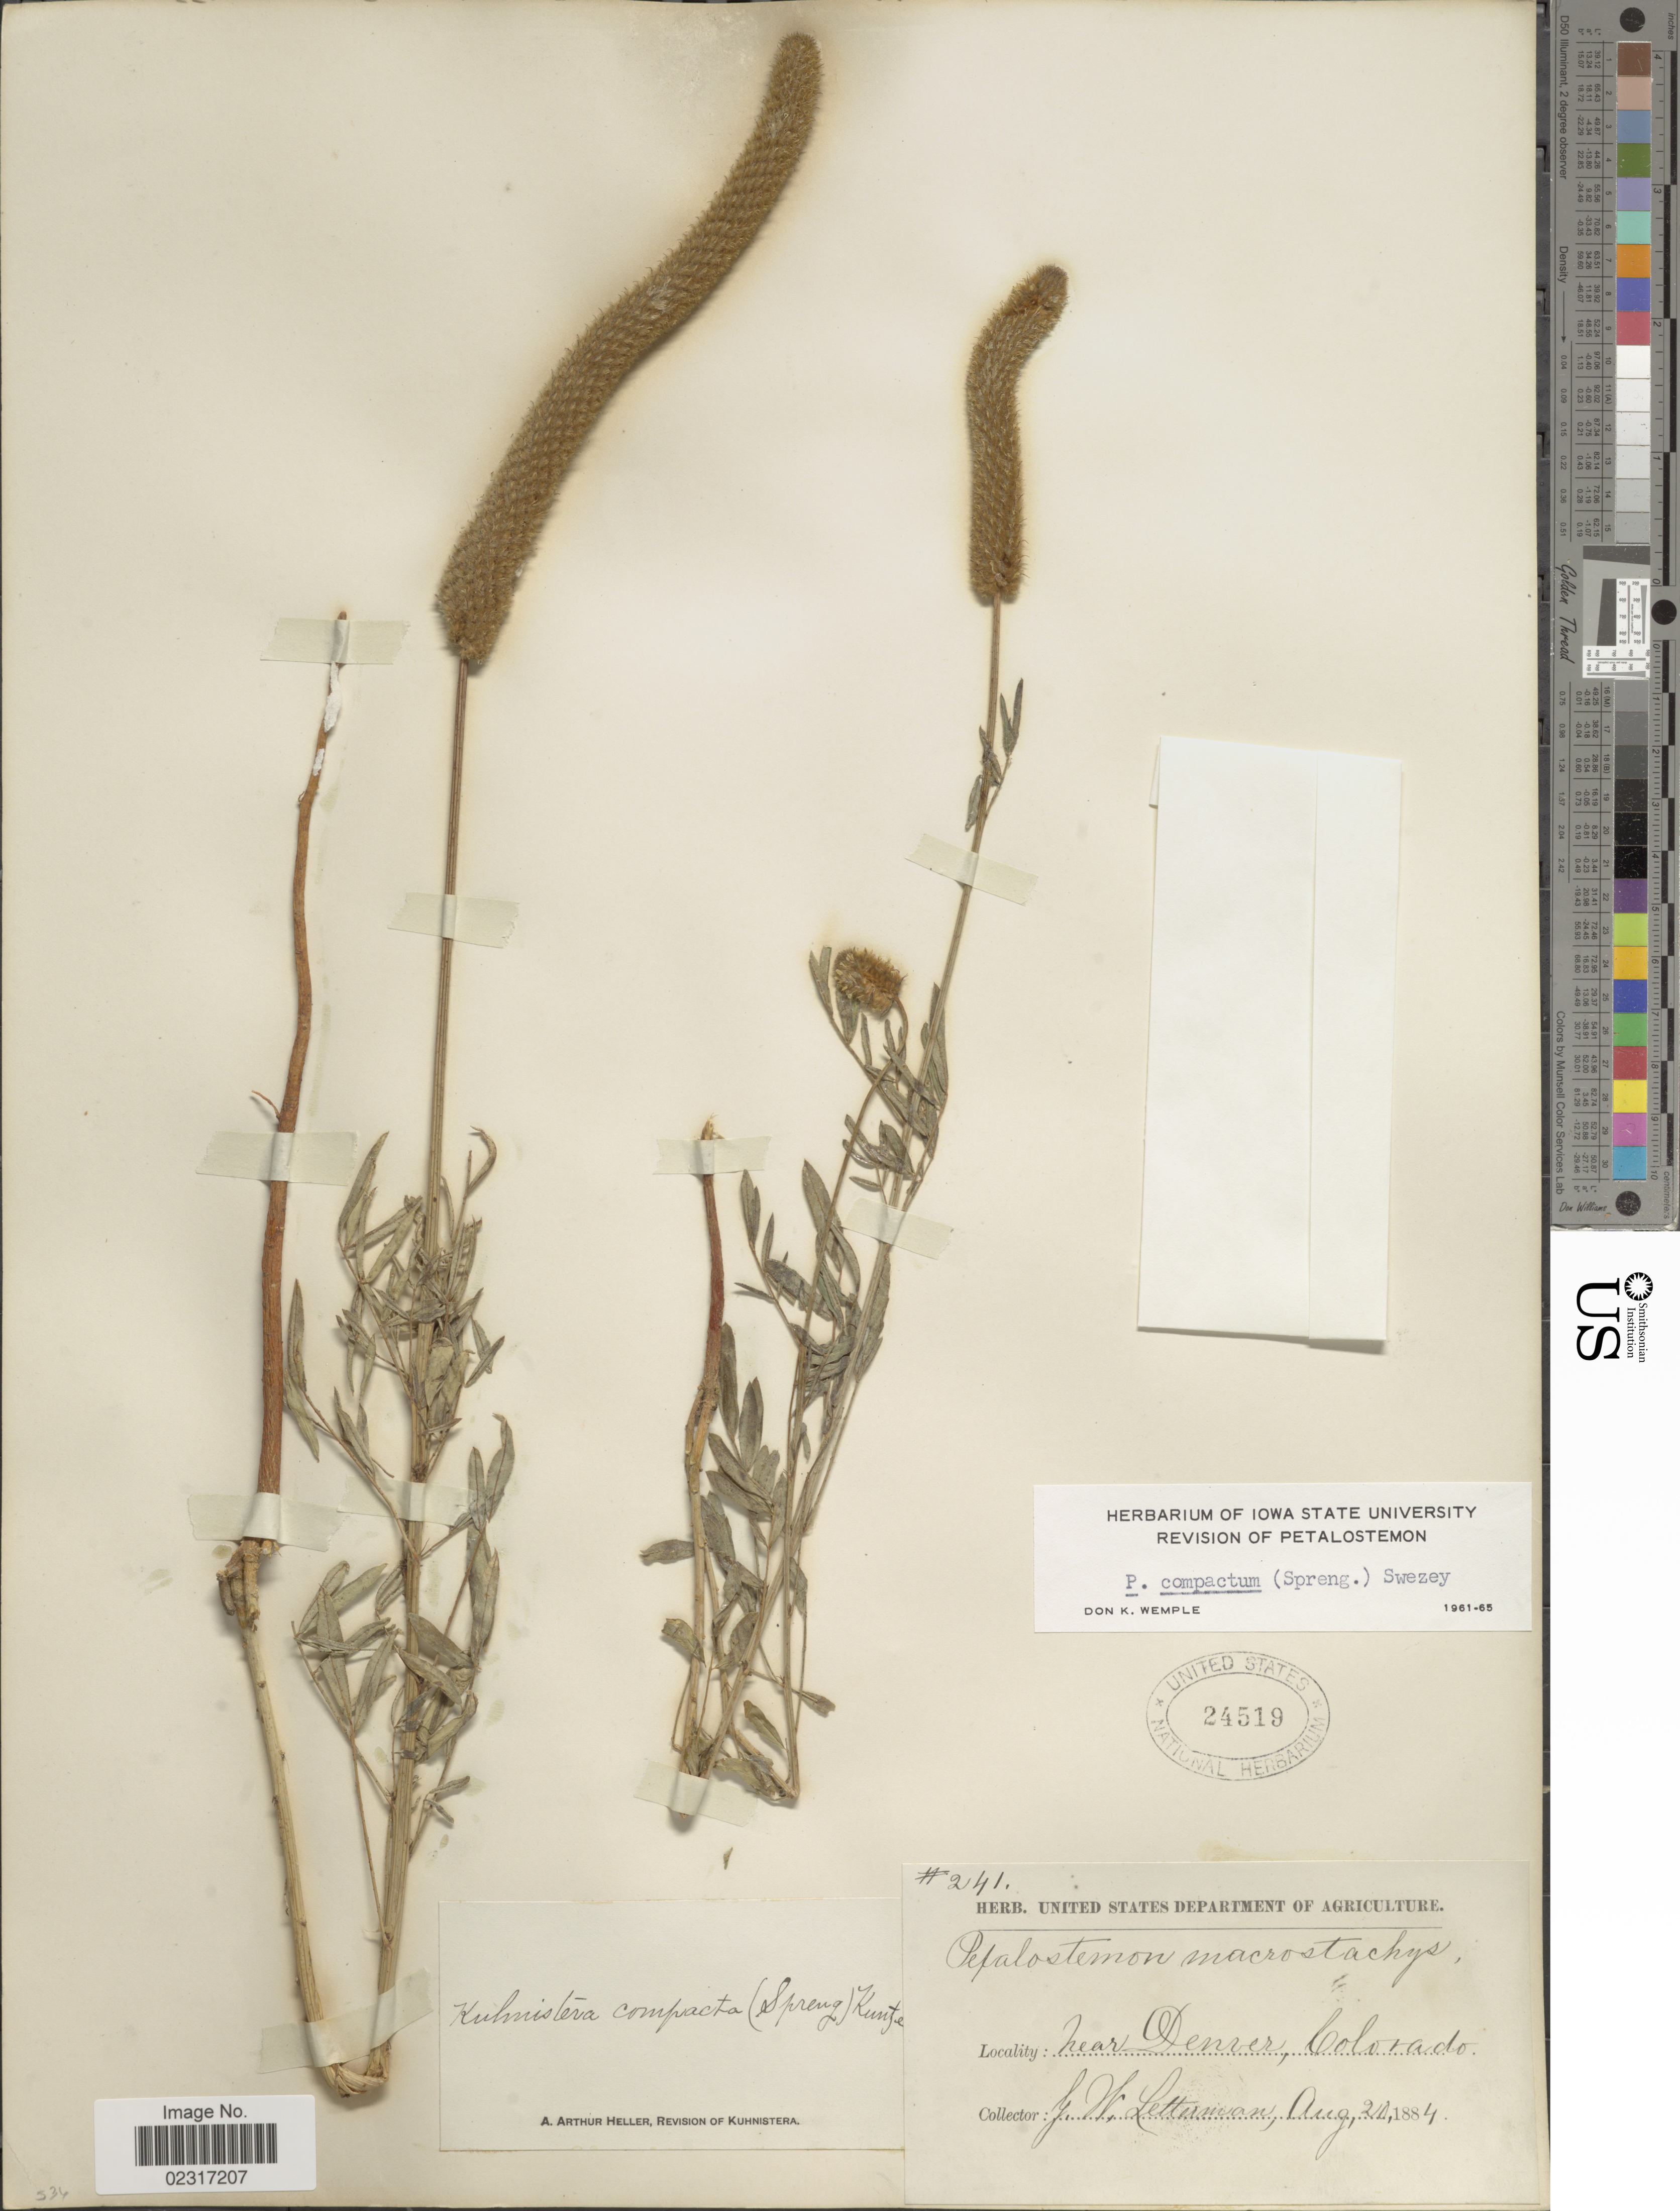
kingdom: Plantae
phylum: Tracheophyta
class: Magnoliopsida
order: Fabales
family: Fabaceae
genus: Dalea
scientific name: Dalea compacta var. pubescens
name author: (A. Gray) Barneby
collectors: G. W. Letterman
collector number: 241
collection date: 1884-08-20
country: United States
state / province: Colorado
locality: Near Denver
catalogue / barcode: US 24519